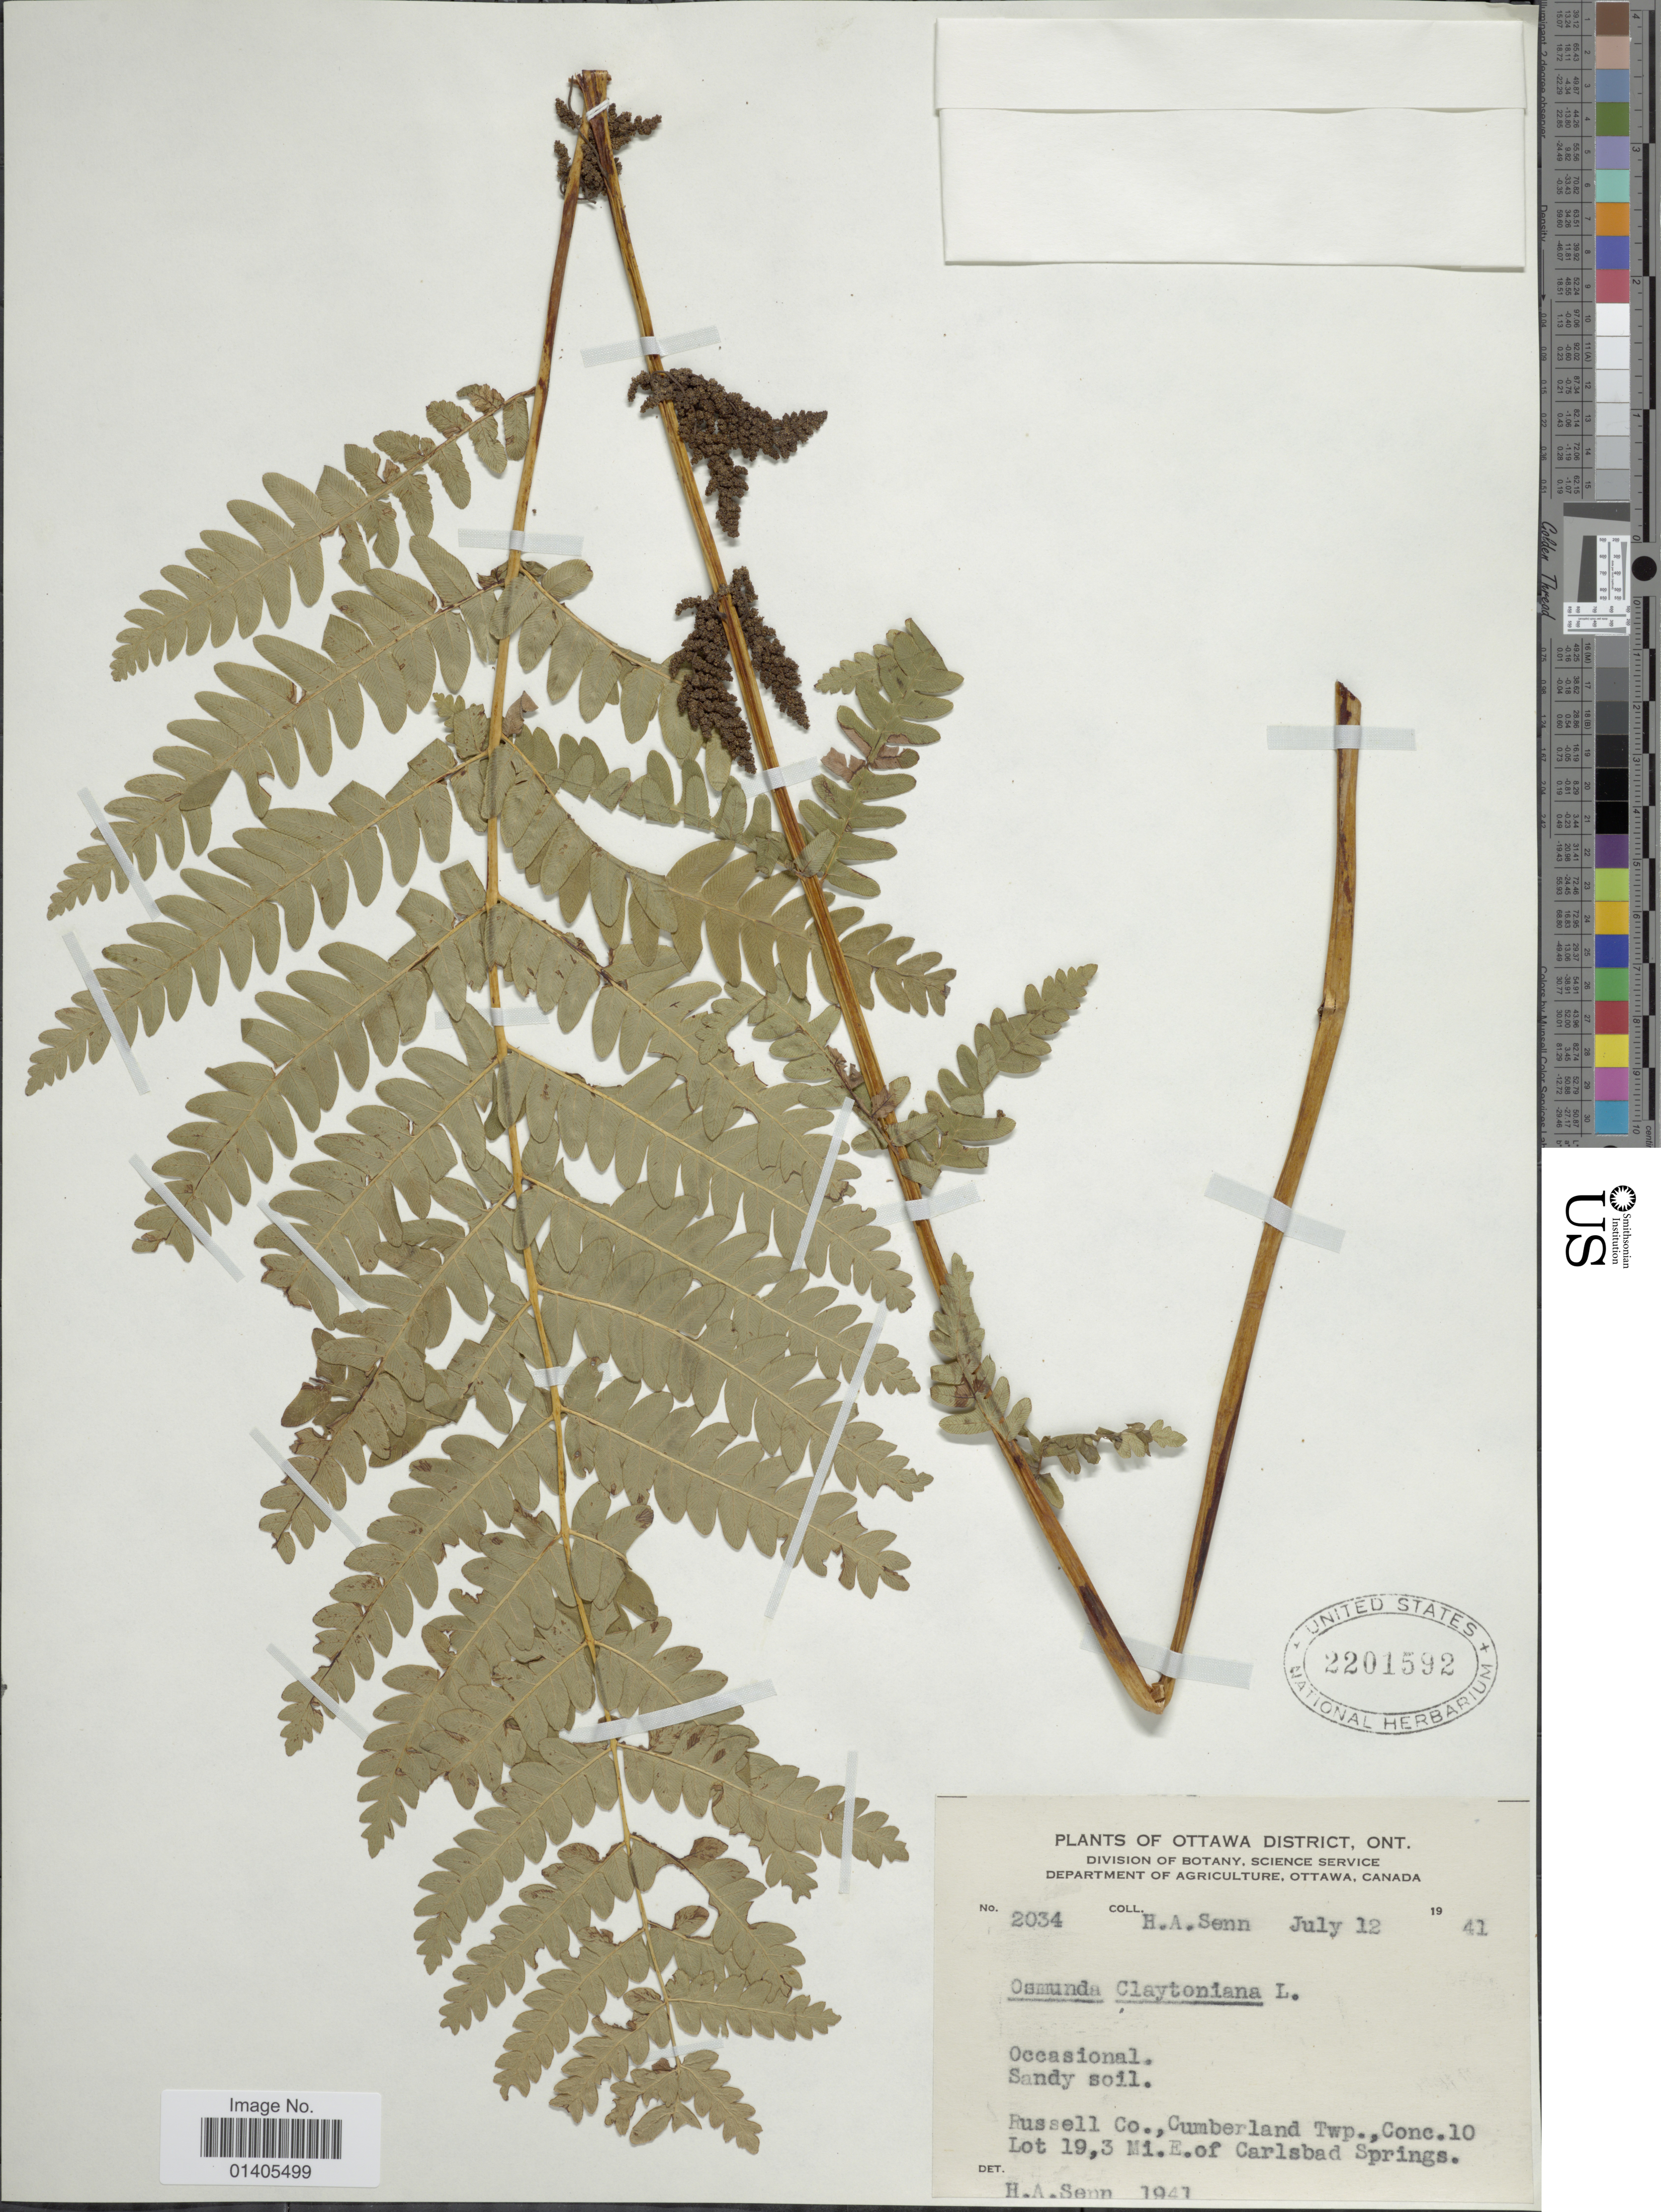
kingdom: Plantae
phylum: Tracheophyta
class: Polypodiopsida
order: Osmundales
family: Osmundaceae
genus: Osmunda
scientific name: Osmunda claytoniana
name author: (L.) Tagawa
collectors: H. Senn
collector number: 2034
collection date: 1941-07-12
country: Canada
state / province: Ontario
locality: Ottawa District, Russell Co., Cumberland Twp., Conc 10 Lot 19,3 Mi E of Carlsbad Springs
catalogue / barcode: US 2201592